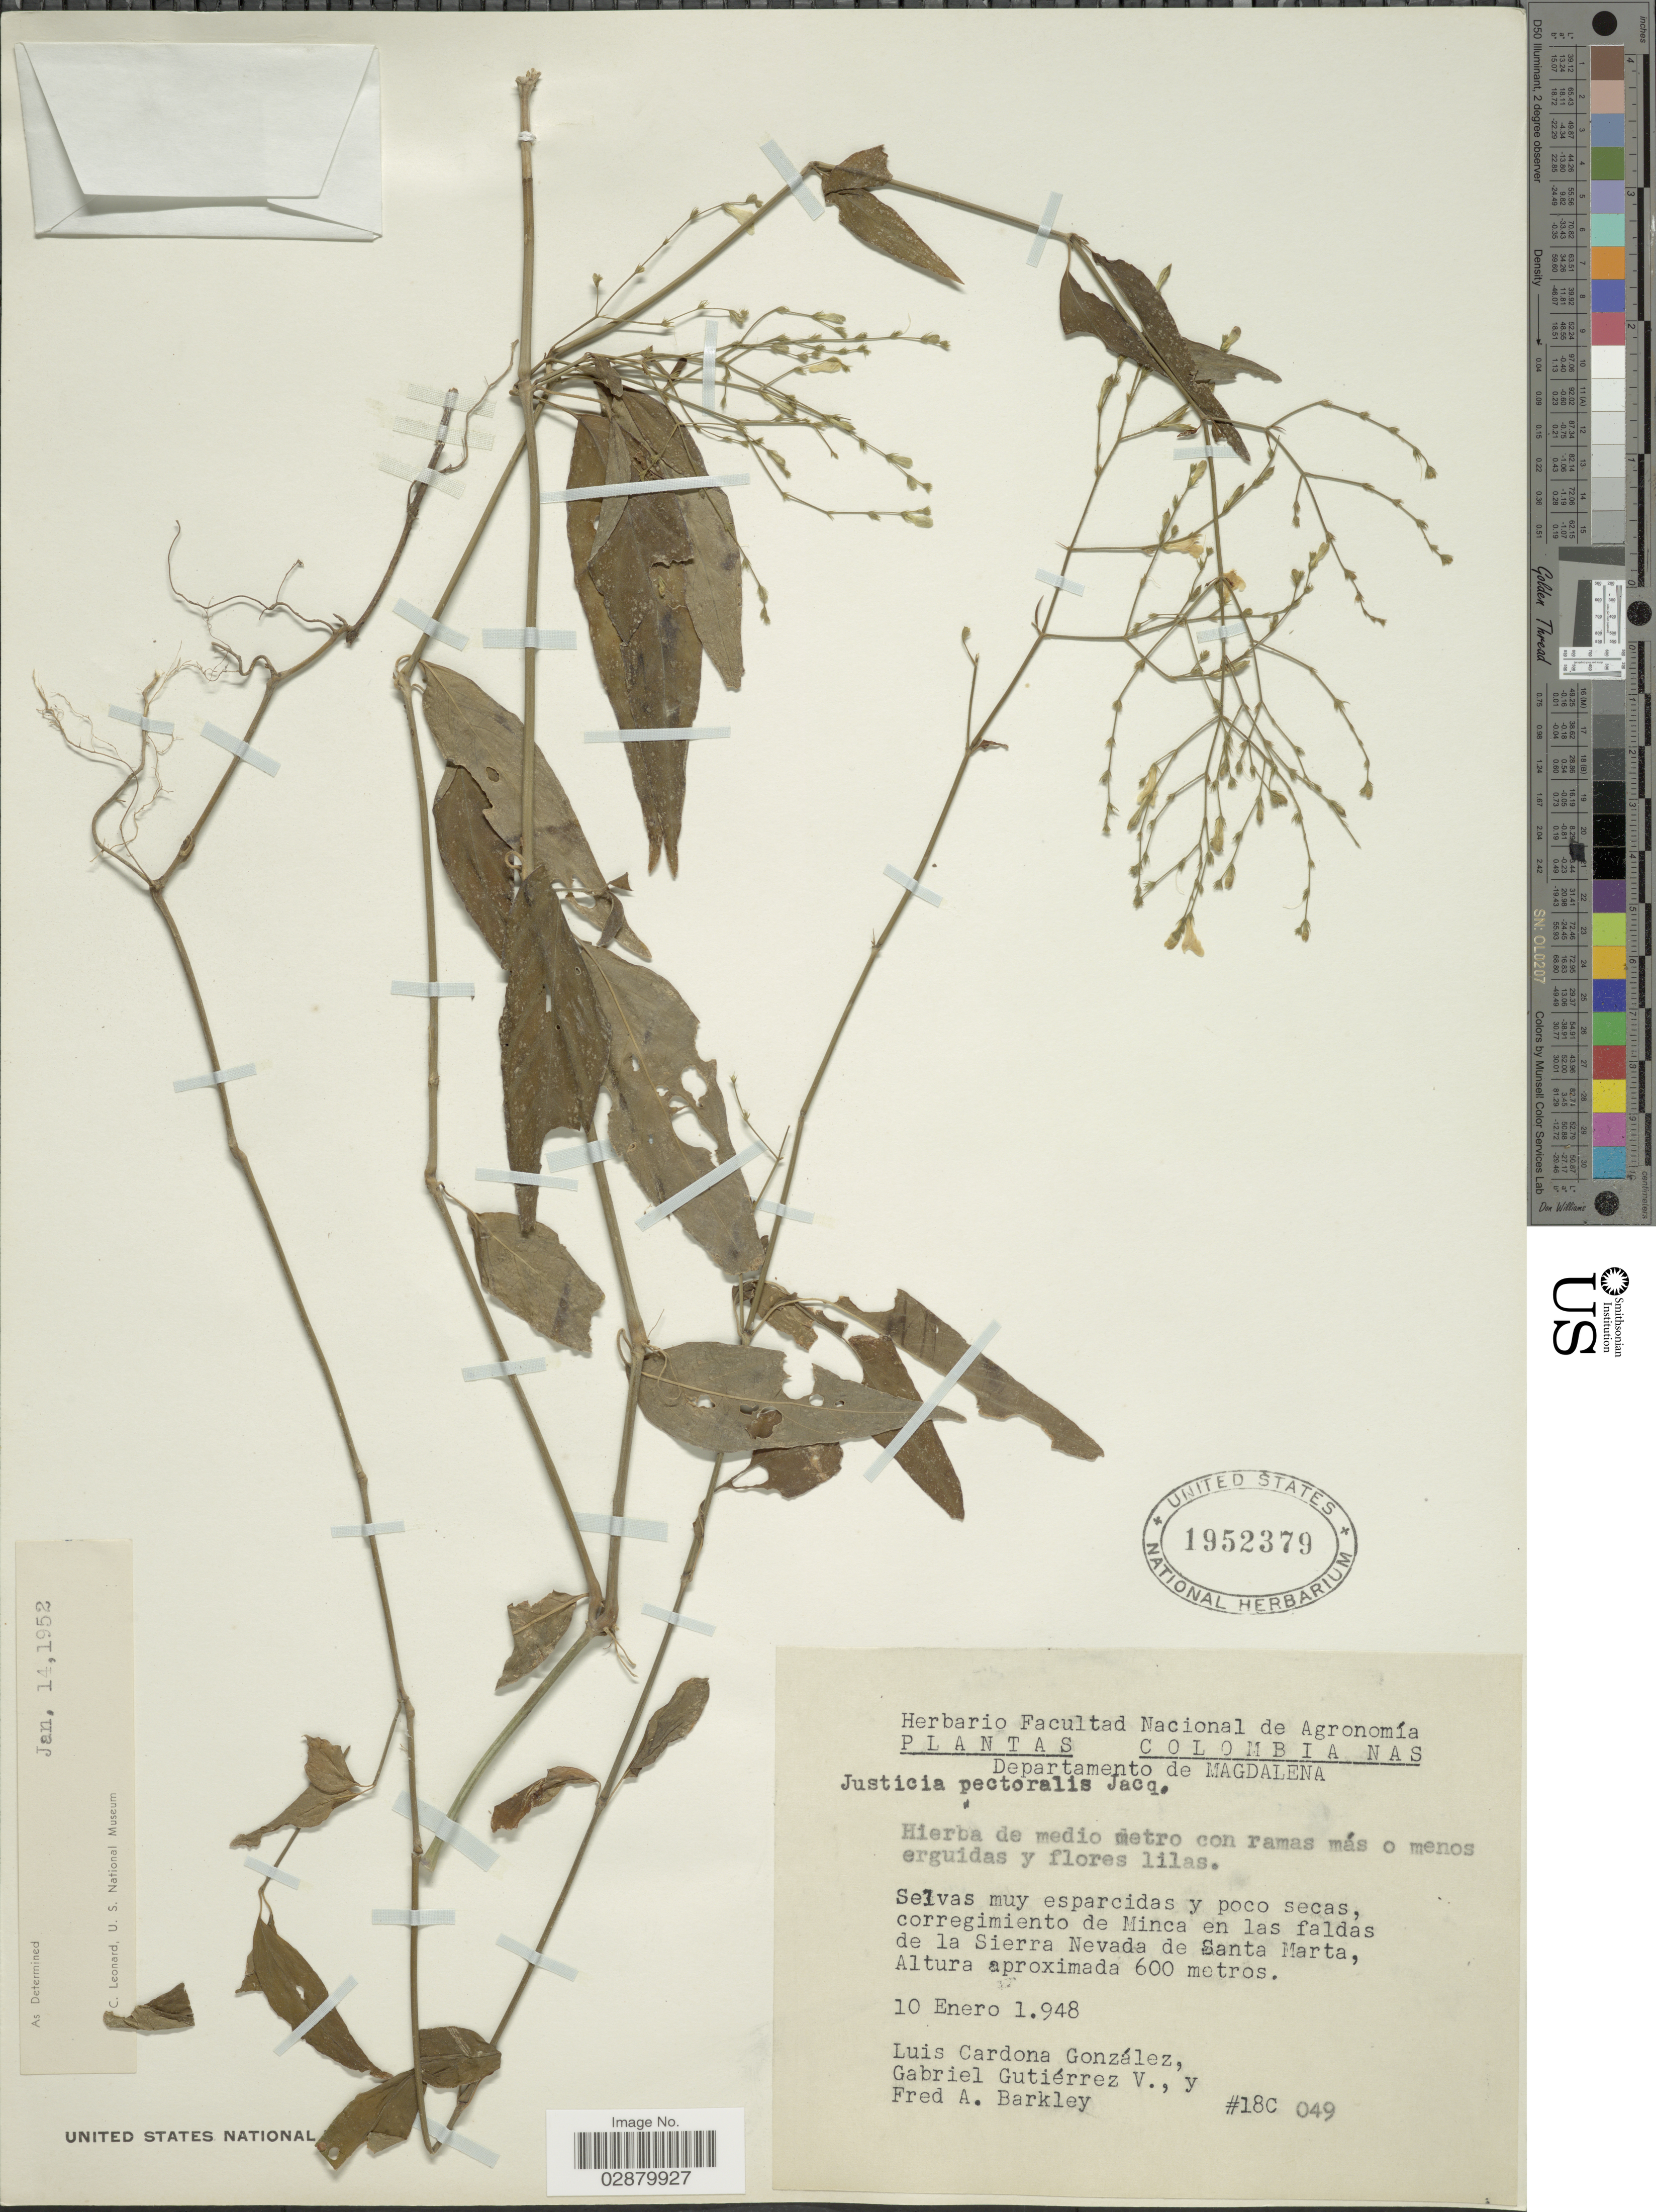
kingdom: Plantae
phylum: Tracheophyta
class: Magnoliopsida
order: Lamiales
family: Acanthaceae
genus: Justicia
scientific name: Justicia pectoralis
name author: Jacq.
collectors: L. Cardona Gonzalez, G. Gutiérrez V. & F. A. Barkley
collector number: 18C049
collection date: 1948-01-10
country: Colombia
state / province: Magdalena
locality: Departamento de Magdalena. Selvas muy esparcidas y poco secas, corregimiento de Minca en las faldas de la Sierra Nevada de Santa Marta.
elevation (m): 600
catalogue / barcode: US 1952379